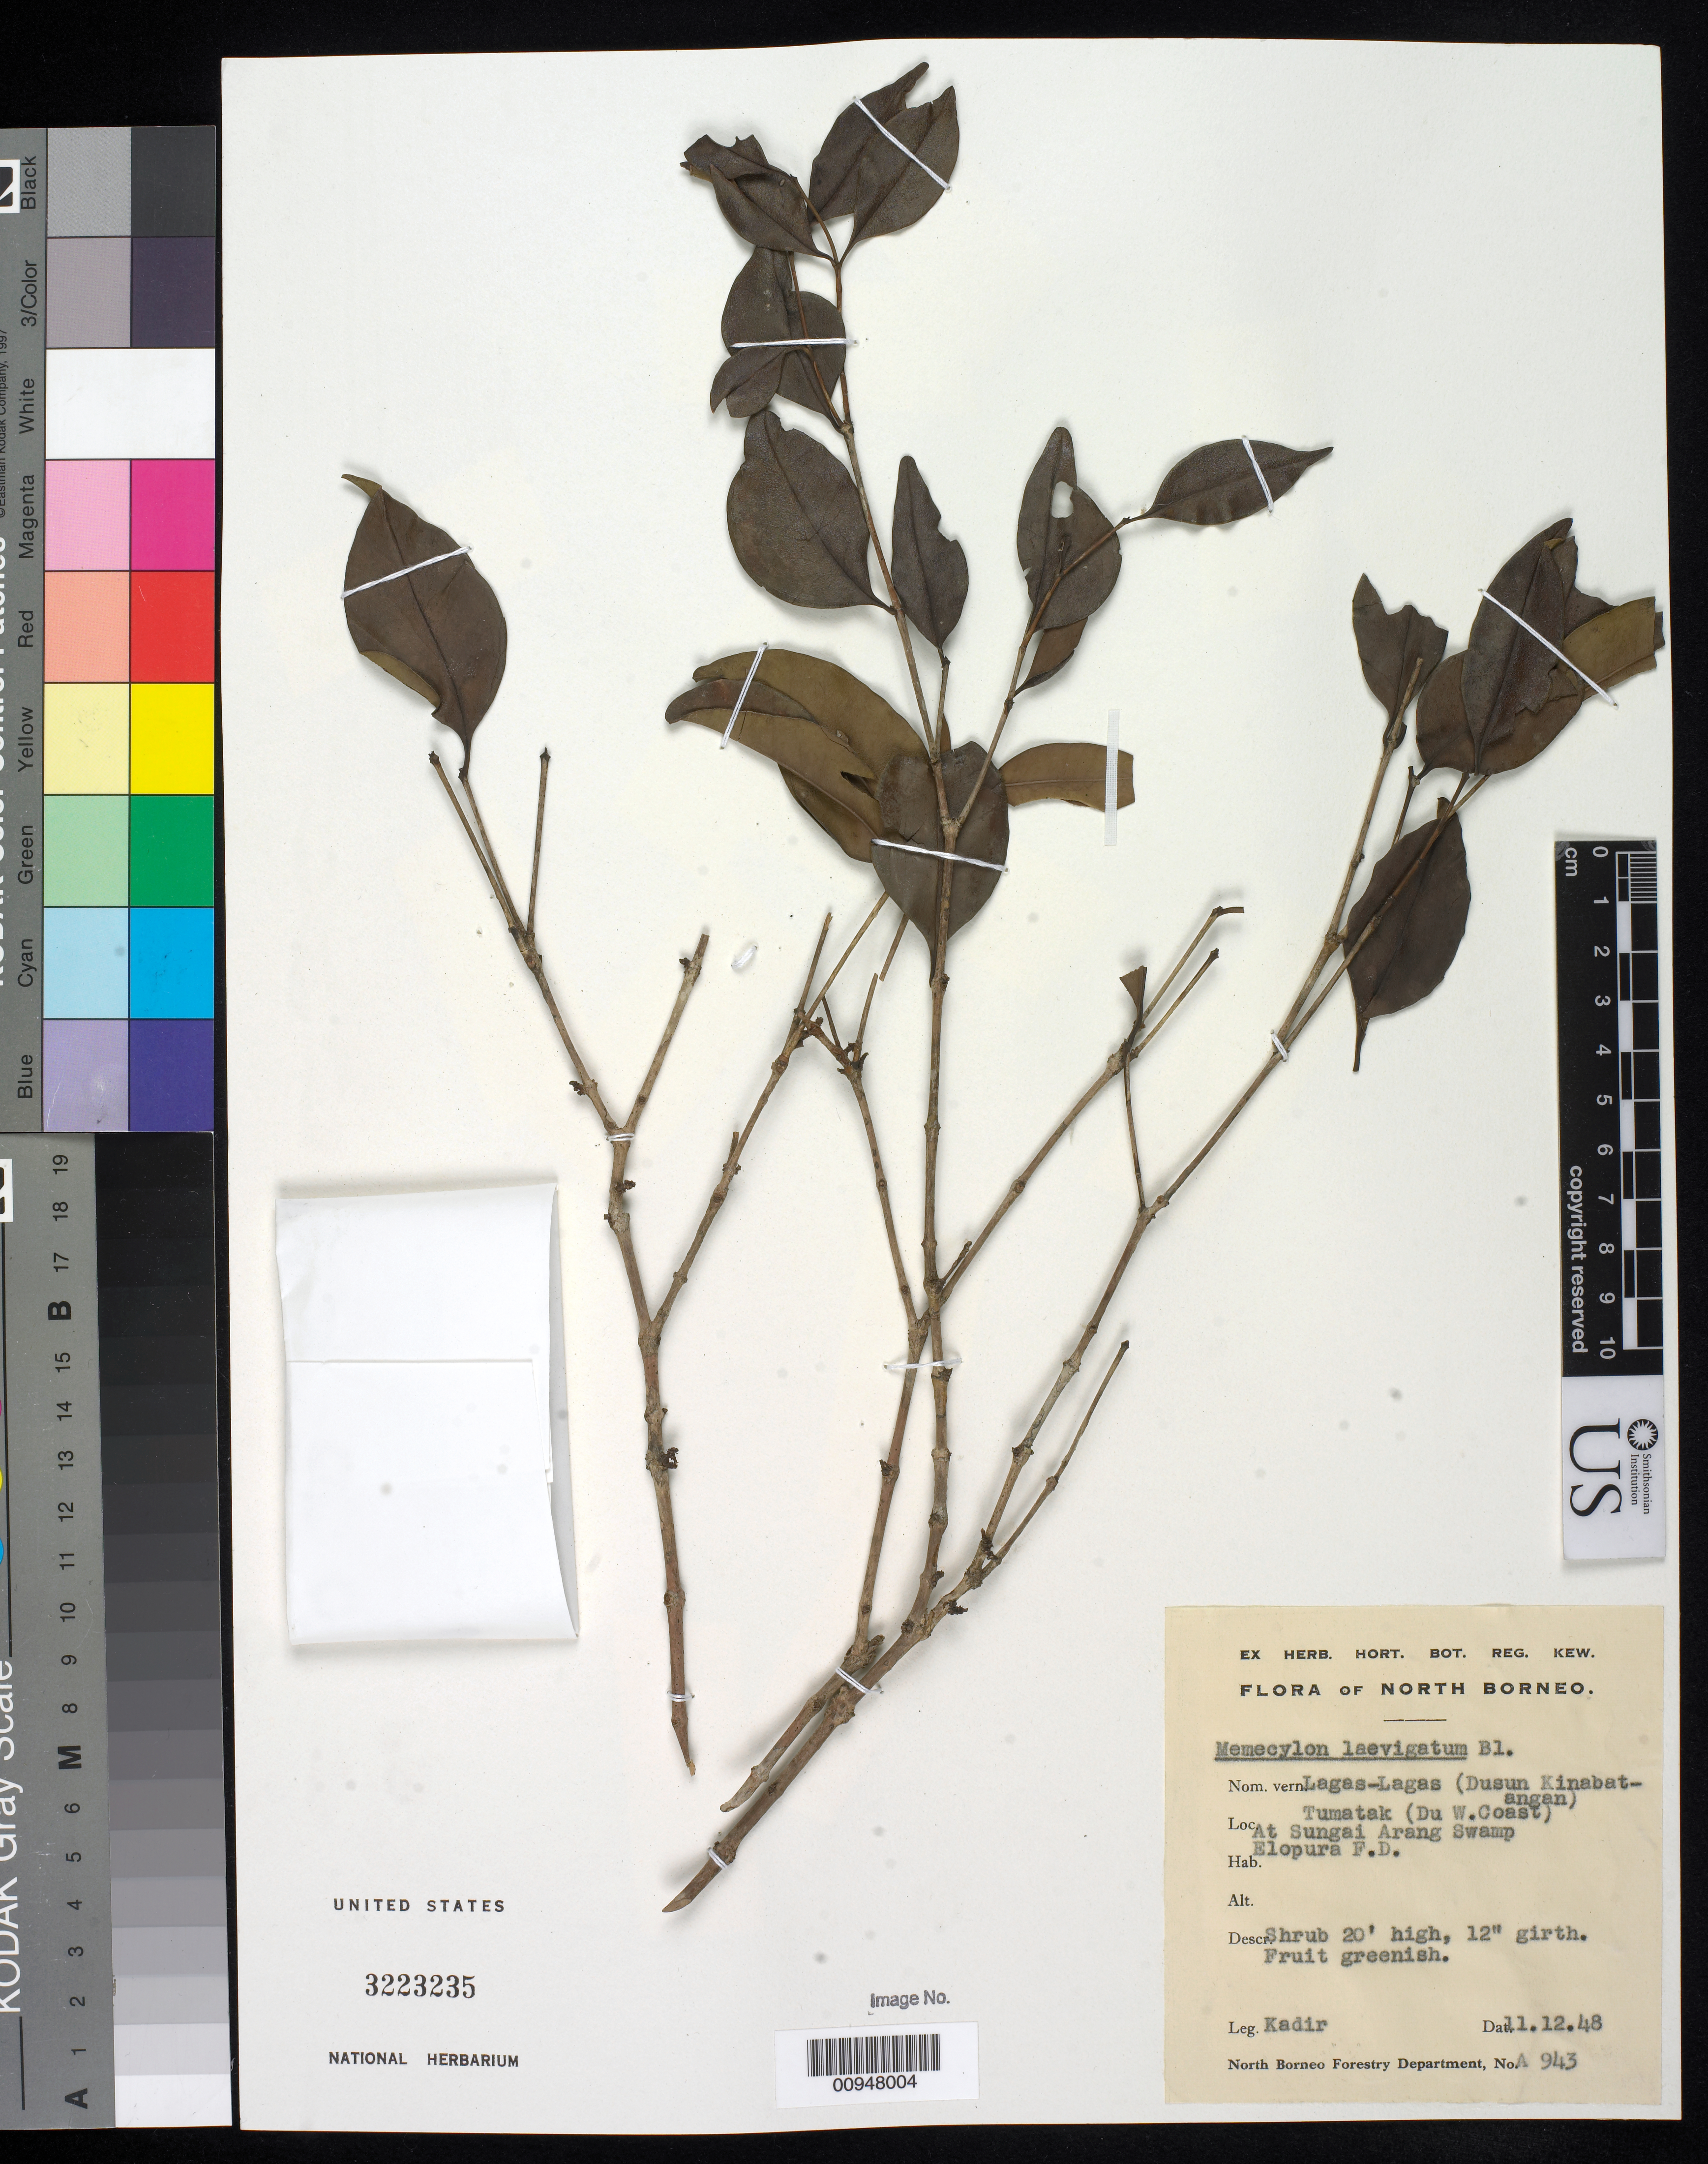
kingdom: Plantae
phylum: Tracheophyta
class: Magnoliopsida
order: Myrtales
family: Melastomataceae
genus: Memecylon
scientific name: Memecylon laevigatum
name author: Blume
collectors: E. Kämpf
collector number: A 943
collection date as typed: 12 Nov 1948 or 11 Dec 1948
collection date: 1948-11-12 or 1948-12-11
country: Malaysia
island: Borneo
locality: Tumatak(Du W. Coast) at Sungai Arang Swamp Elopura F.D.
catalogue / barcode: US 3223235